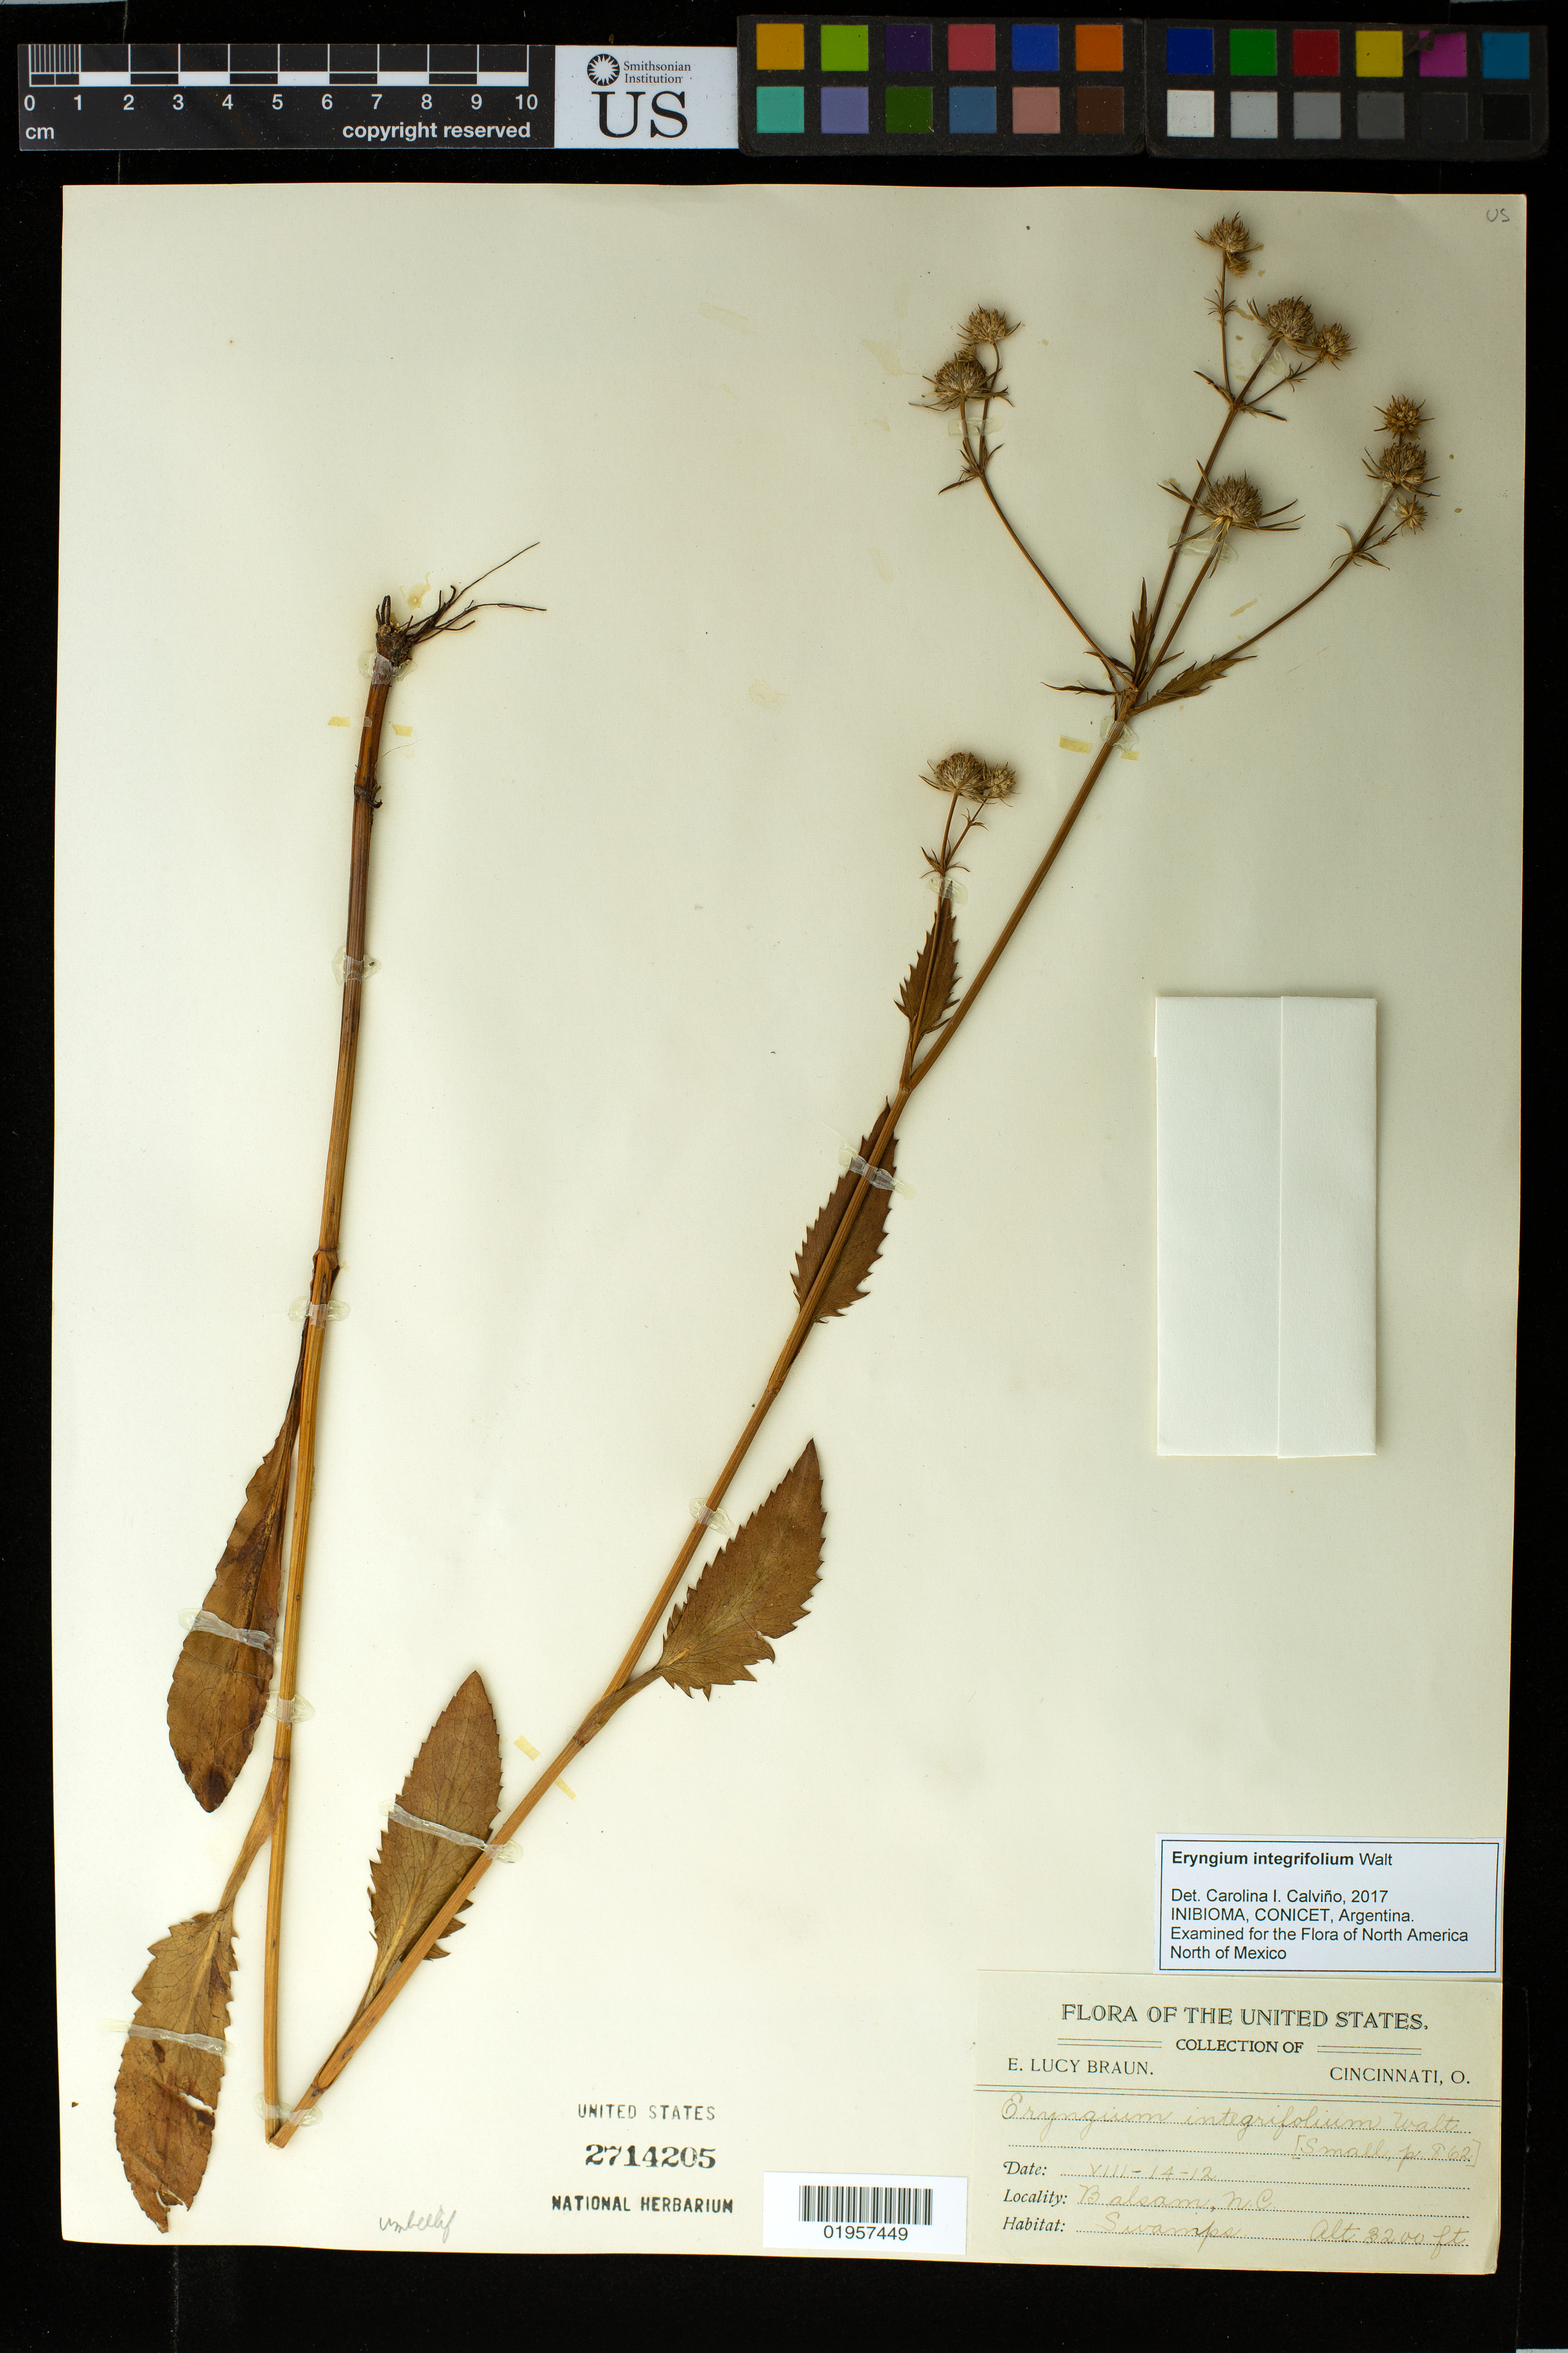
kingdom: Plantae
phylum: Tracheophyta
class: Magnoliopsida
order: Apiales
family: Apiaceae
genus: Eryngium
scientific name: Eryngium integrifolium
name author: Walter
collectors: E. L. Braun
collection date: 1912-08-14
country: United States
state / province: North Carolina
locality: Balsam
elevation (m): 975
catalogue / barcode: US 2714205